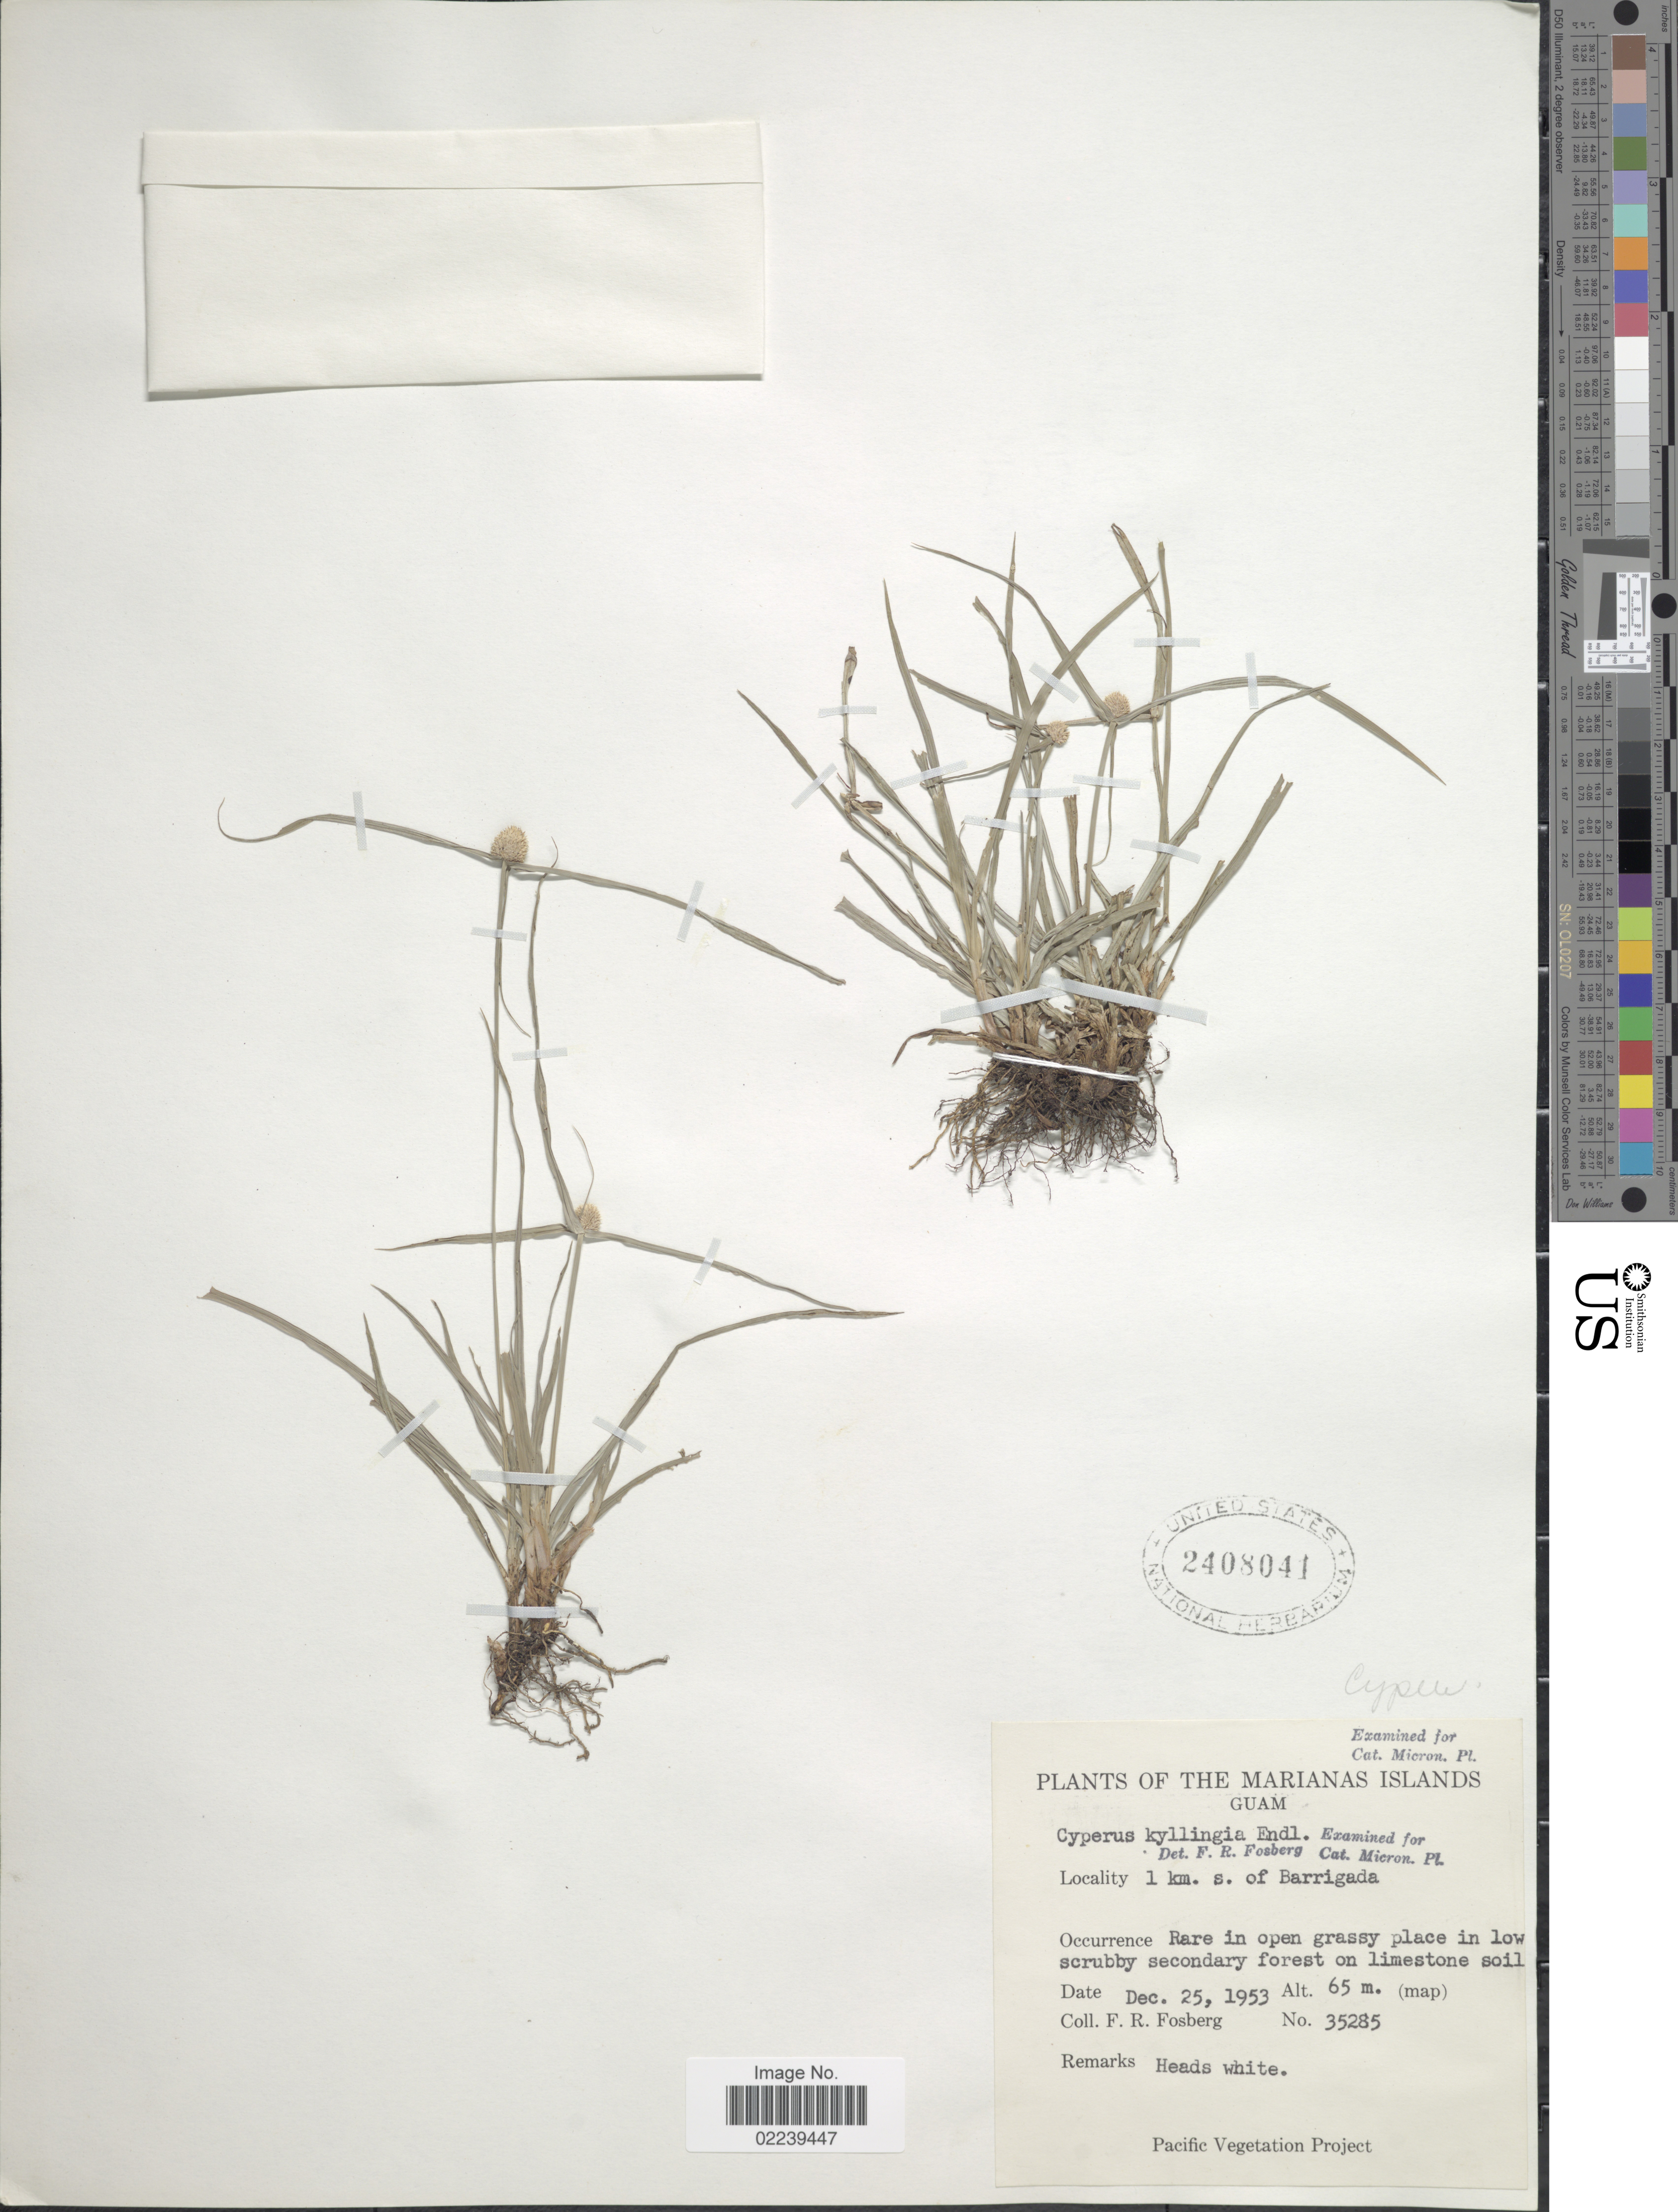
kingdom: Plantae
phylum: Tracheophyta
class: Liliopsida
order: Poales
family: Cyperaceae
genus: Cyperus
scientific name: Cyperus mindorensis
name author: (Steud.) Huygh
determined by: Strong, M. T., (US), Smithsonian Institution - National Museum of Natural History (UNITED STATES)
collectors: F. R. Fosberg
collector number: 35285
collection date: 1953-12-25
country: Guam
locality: The Mariana Islands, 1 km s of Barrigada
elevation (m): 65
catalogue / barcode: US 2408041